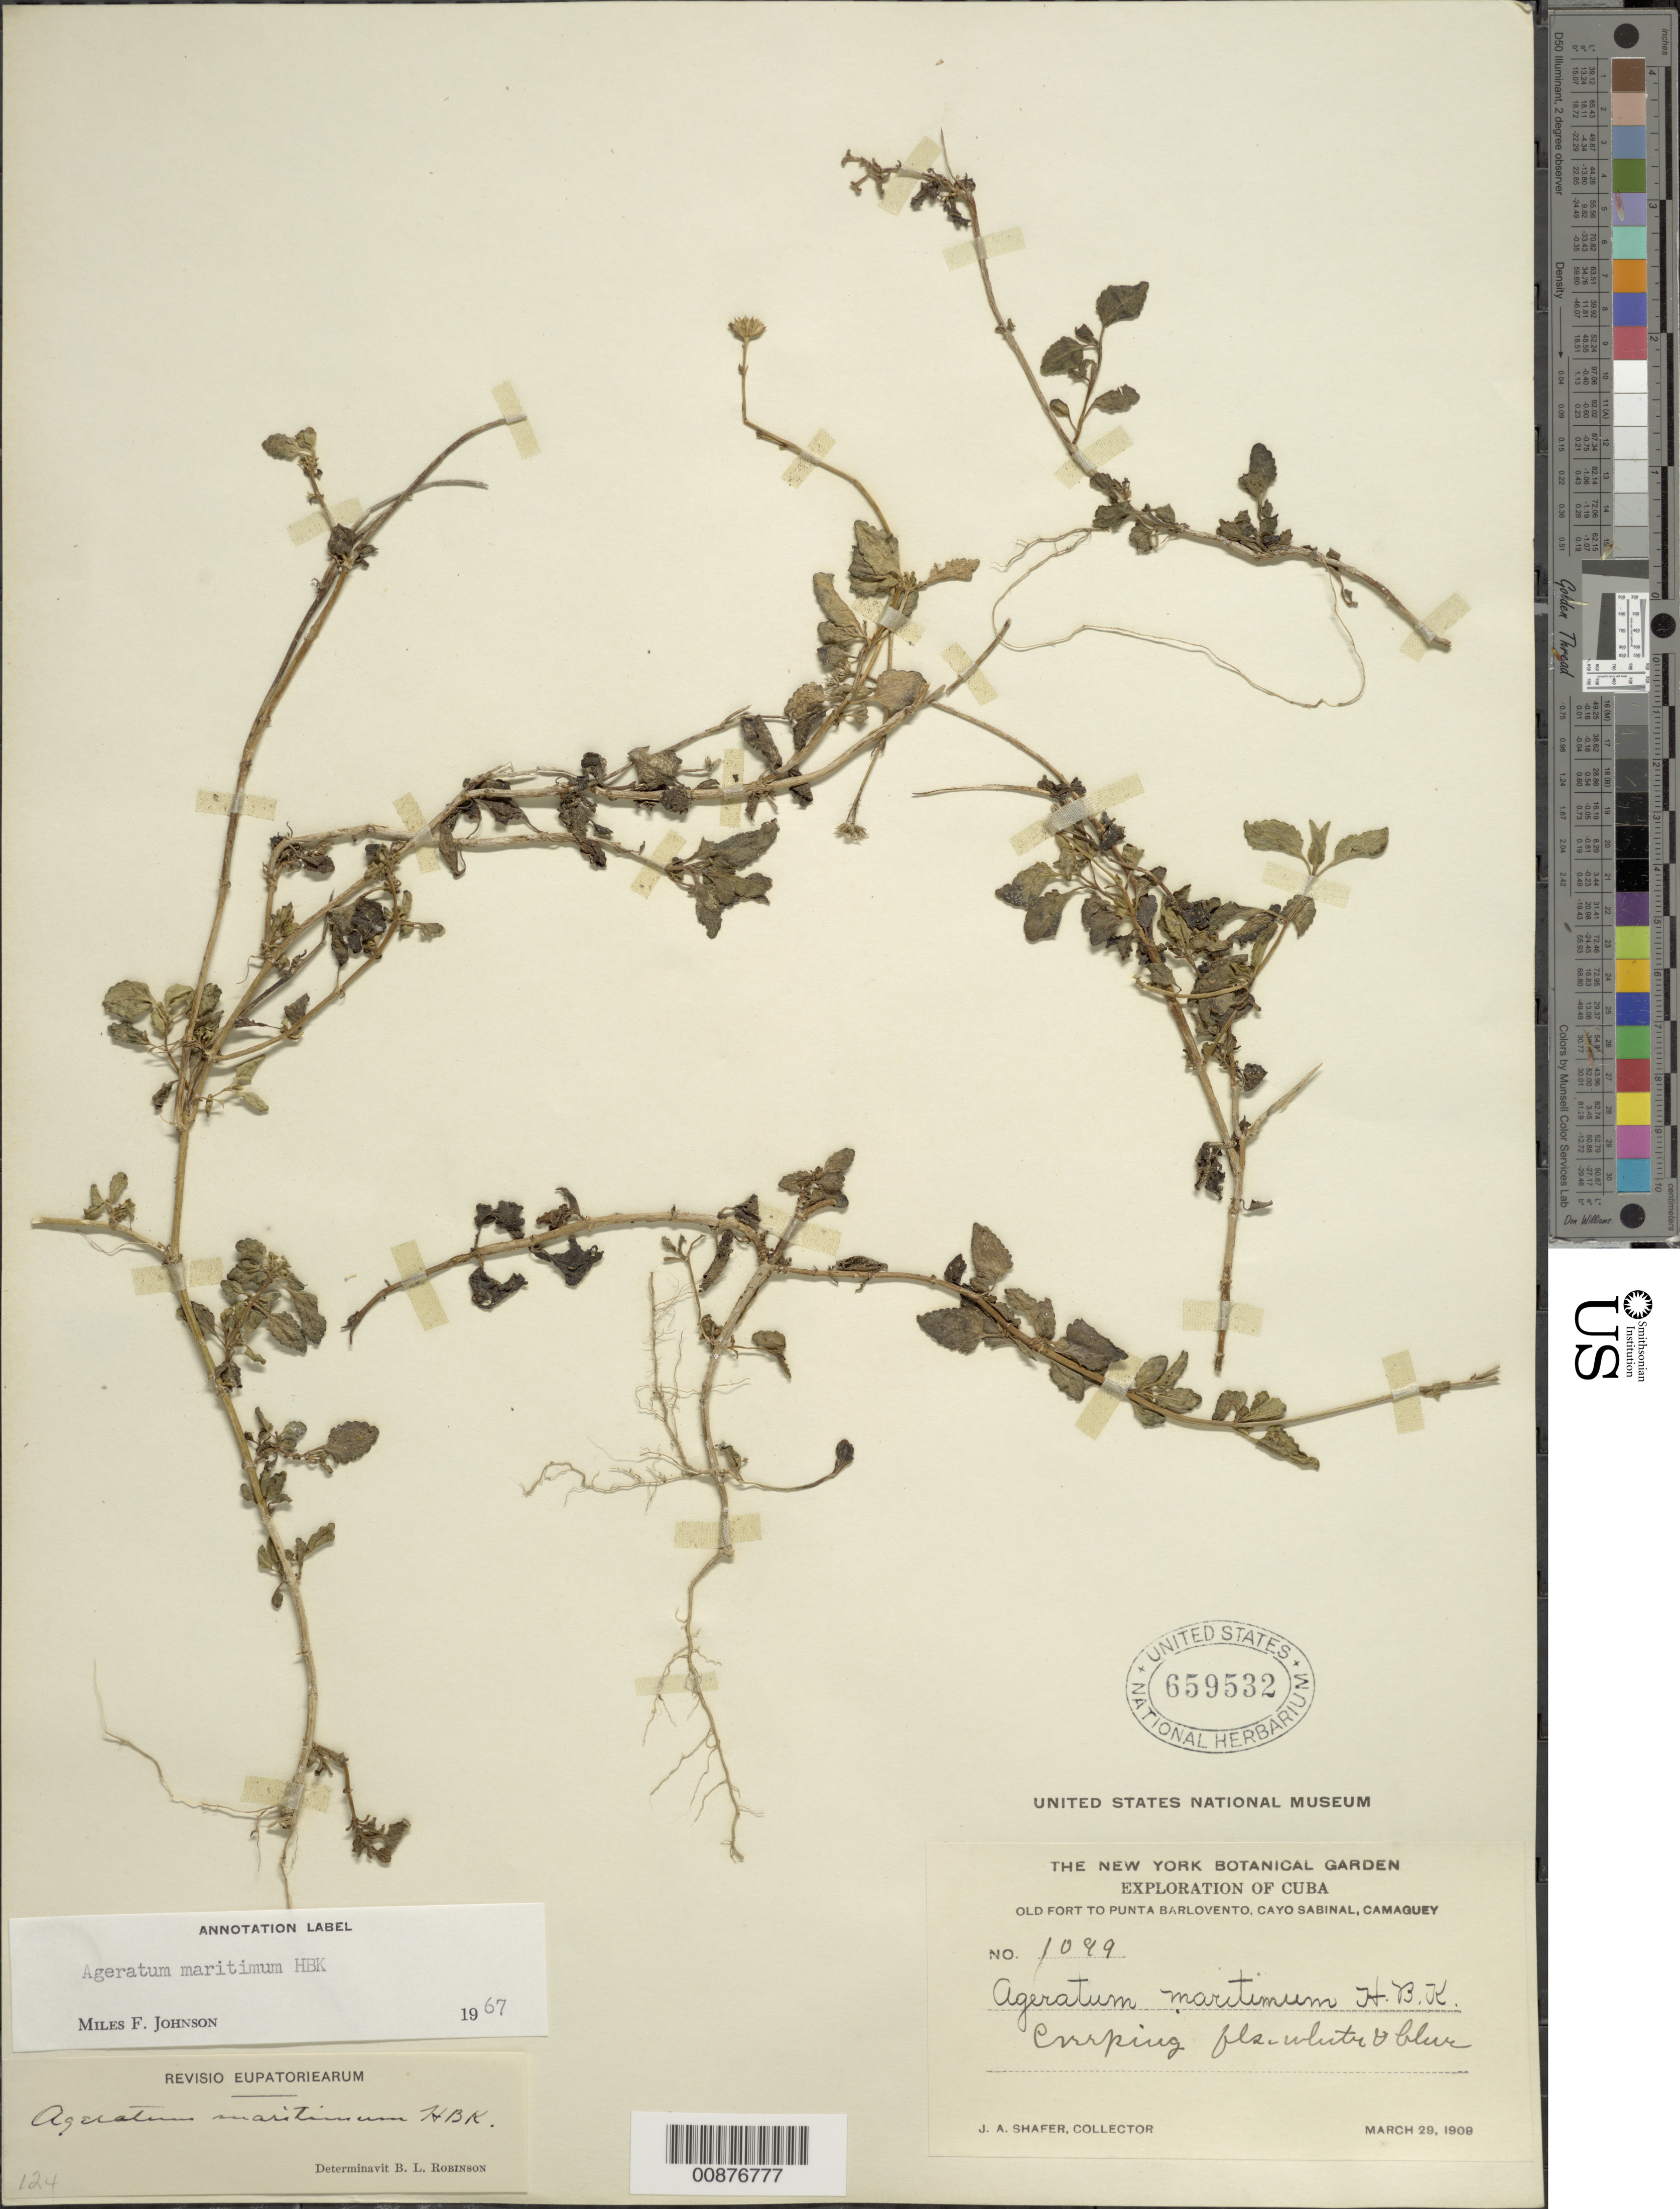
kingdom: Plantae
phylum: Tracheophyta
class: Magnoliopsida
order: Asterales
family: Asteraceae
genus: Ageratum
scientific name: Ageratum maritimum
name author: Kunth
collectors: J. A. Shafer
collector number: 1099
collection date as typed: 29 Mar 1909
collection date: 1909-03-29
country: Cuba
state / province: Camaguey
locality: Old Fort to Punta Barlovento, Cayo Sabinal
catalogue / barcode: US 659532